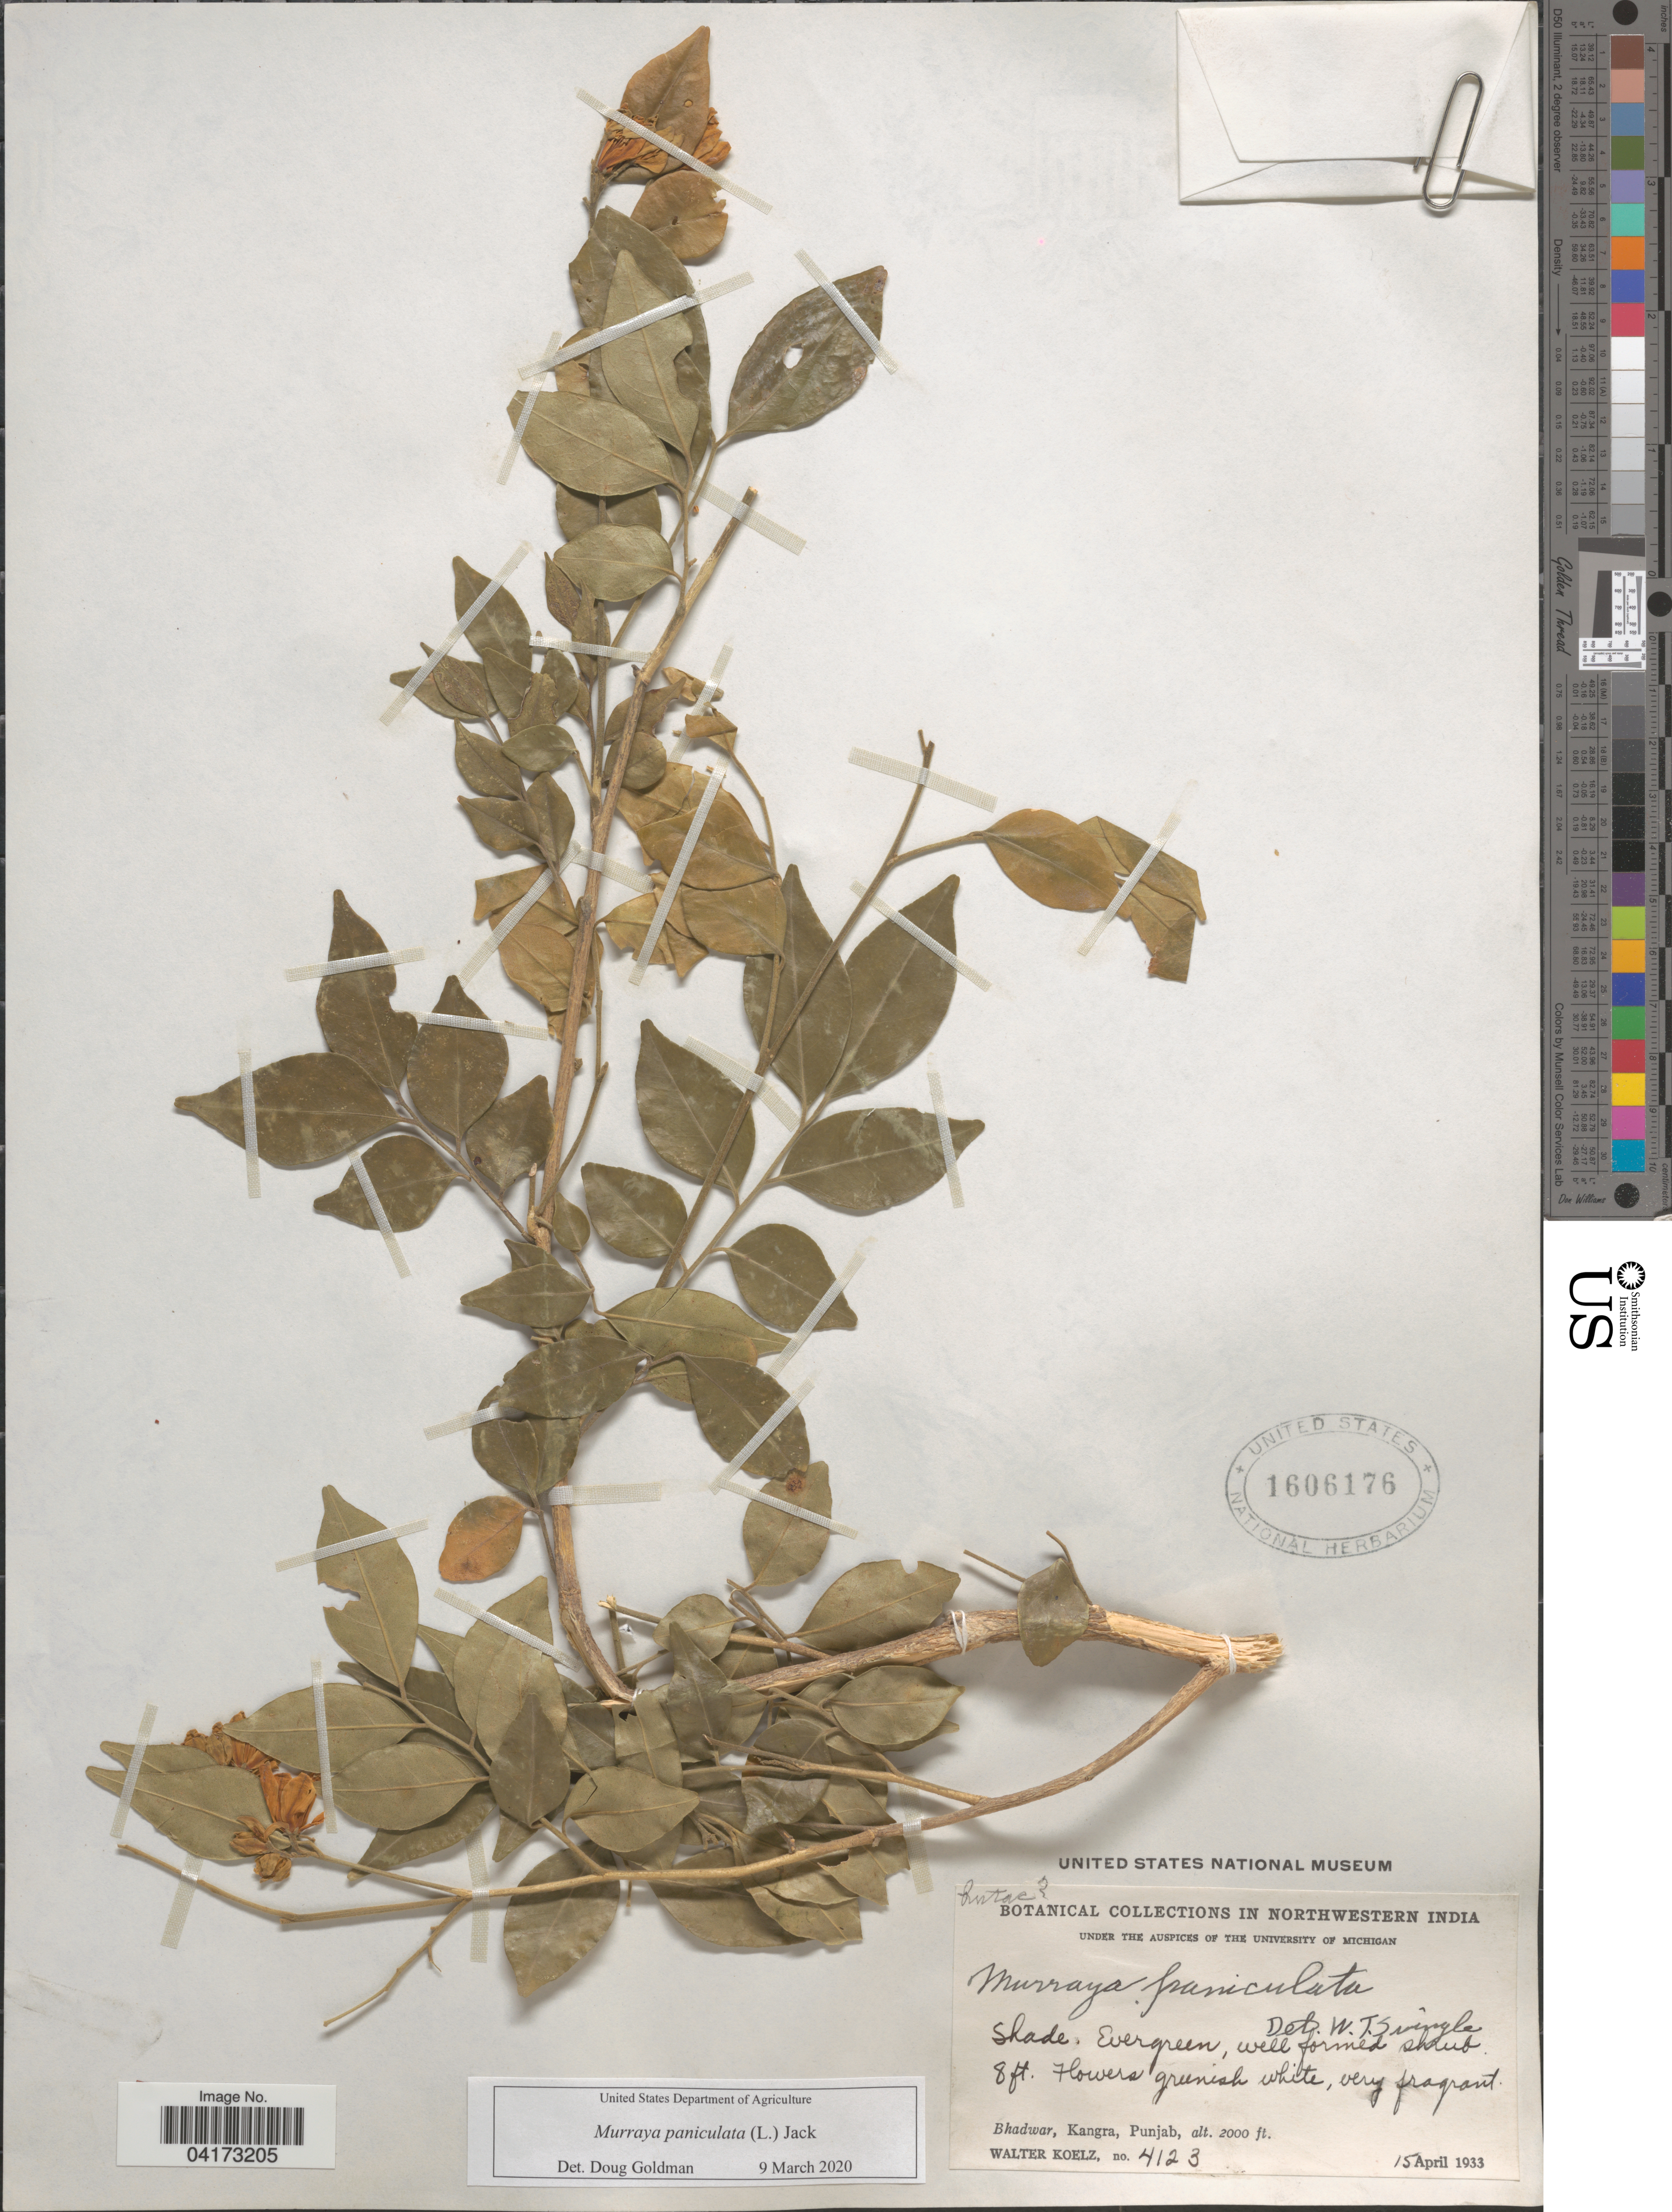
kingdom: Plantae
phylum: Tracheophyta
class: Magnoliopsida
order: Sapindales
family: Rutaceae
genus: Murraya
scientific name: Murraya paniculata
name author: (L.) Jack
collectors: W. N. Koelz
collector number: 4123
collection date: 1933-04-15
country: India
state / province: Punjab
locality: In Northwestern India. Bhadwar, Kangra.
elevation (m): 610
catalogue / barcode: US 1606176